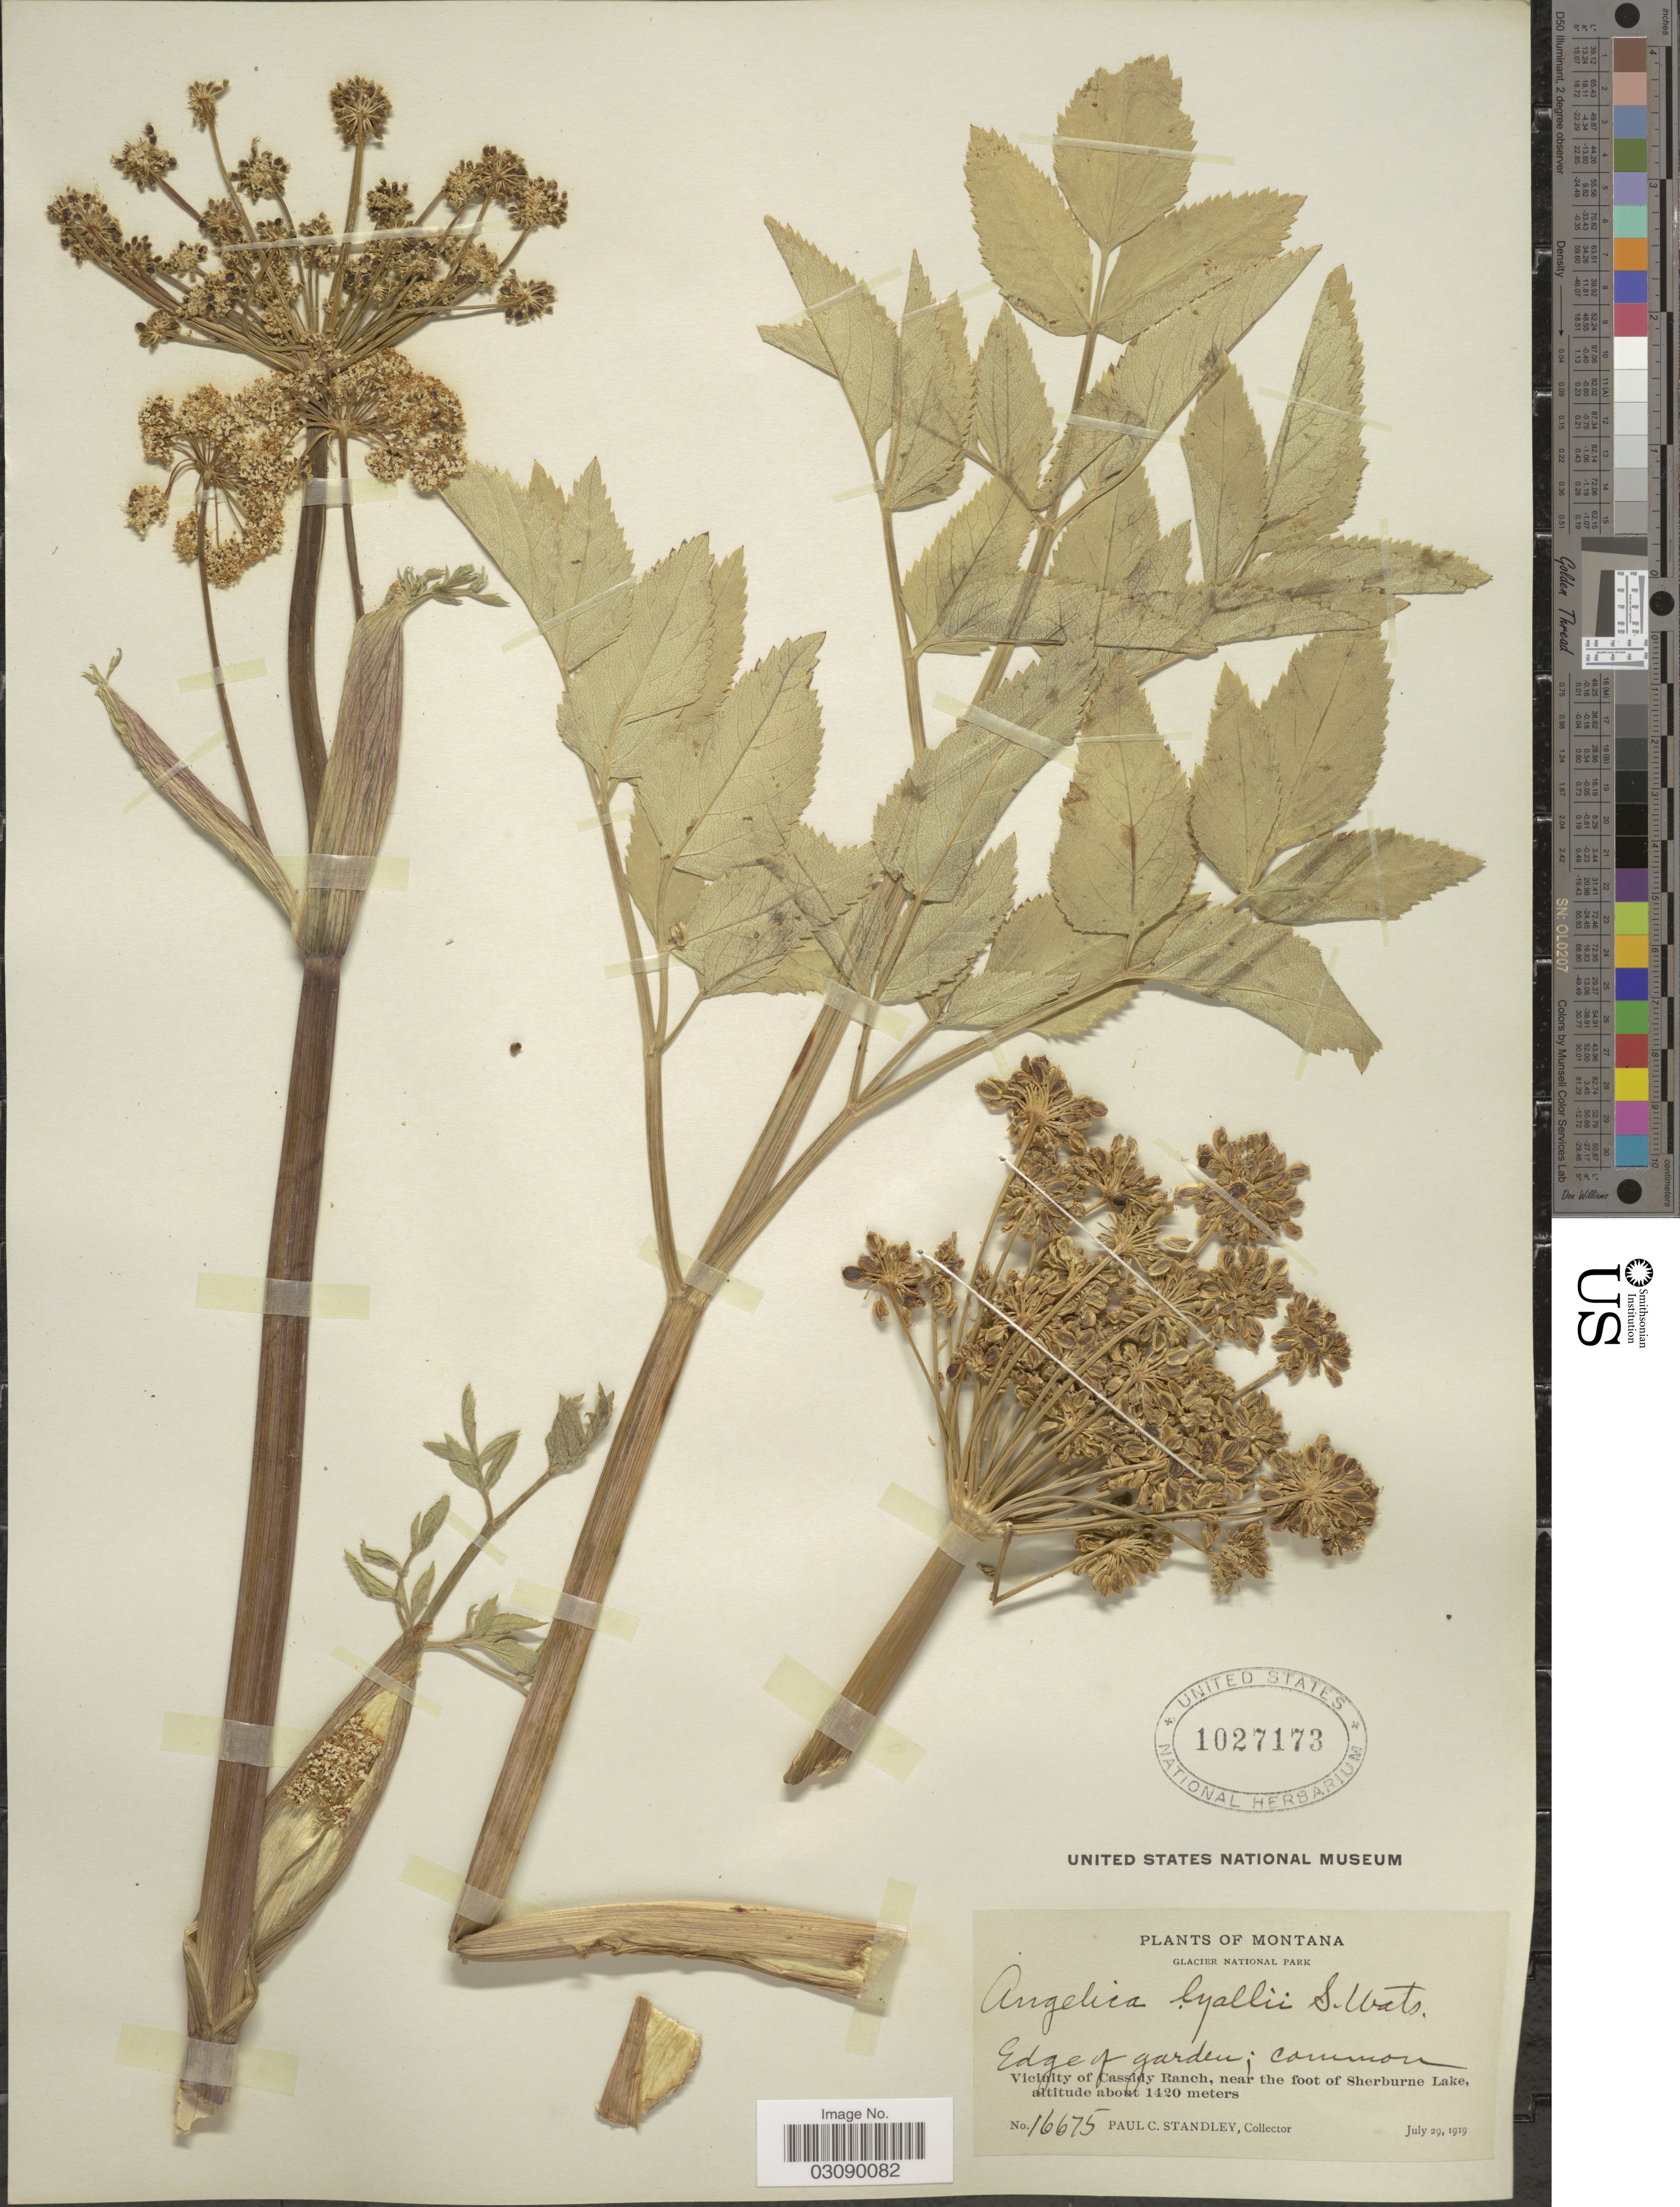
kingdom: Plantae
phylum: Tracheophyta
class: Magnoliopsida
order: Apiales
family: Apiaceae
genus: Angelica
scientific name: Angelica arguta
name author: Nutt.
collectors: P. C. Standley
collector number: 16675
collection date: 1919-07-29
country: United States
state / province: Montana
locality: Glacier National Park. Vicinity of Cassidy Ranch, near the foot of Sherburne Lake.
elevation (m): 1420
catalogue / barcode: US 1027173